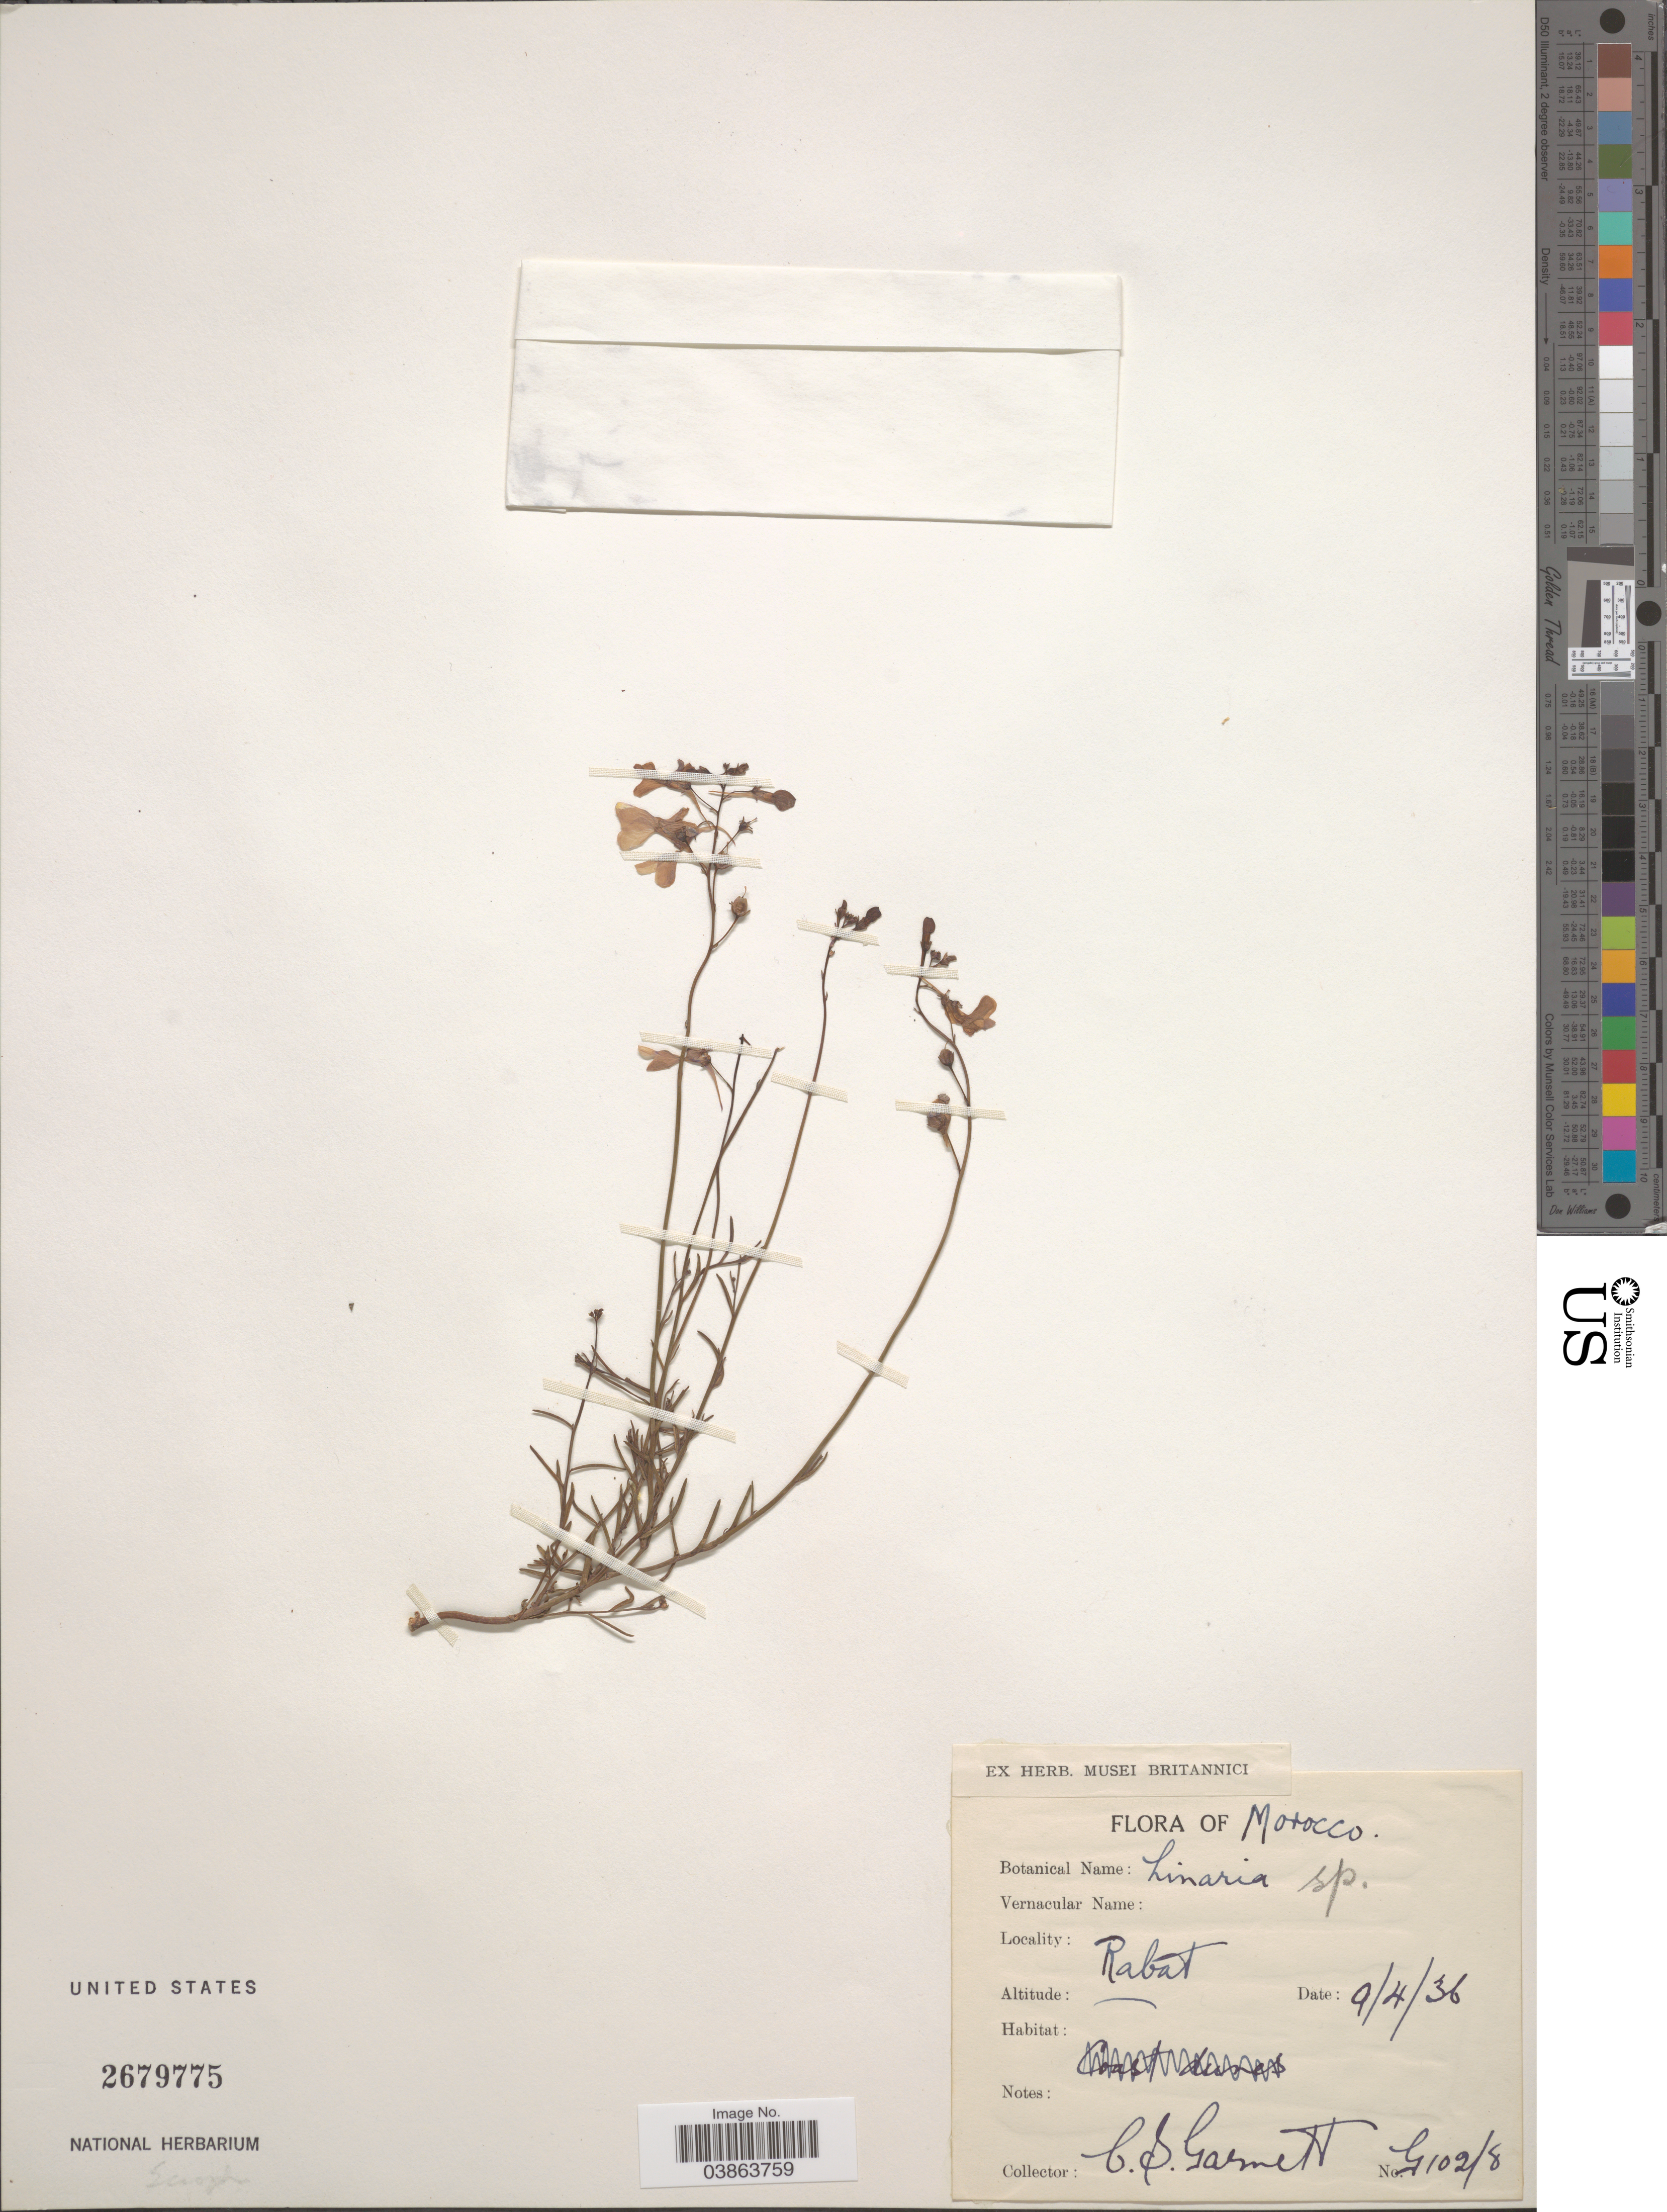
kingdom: Plantae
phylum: Tracheophyta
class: Magnoliopsida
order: Lamiales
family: Plantaginaceae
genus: Linaria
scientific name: Linaria sp.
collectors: C. Garnett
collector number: G102/8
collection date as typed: Transcribed d/m/y: 9/4/36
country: Morocco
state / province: Rabat-Salé-Zemmour-Zaër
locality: Rabat.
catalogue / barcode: US 2679775